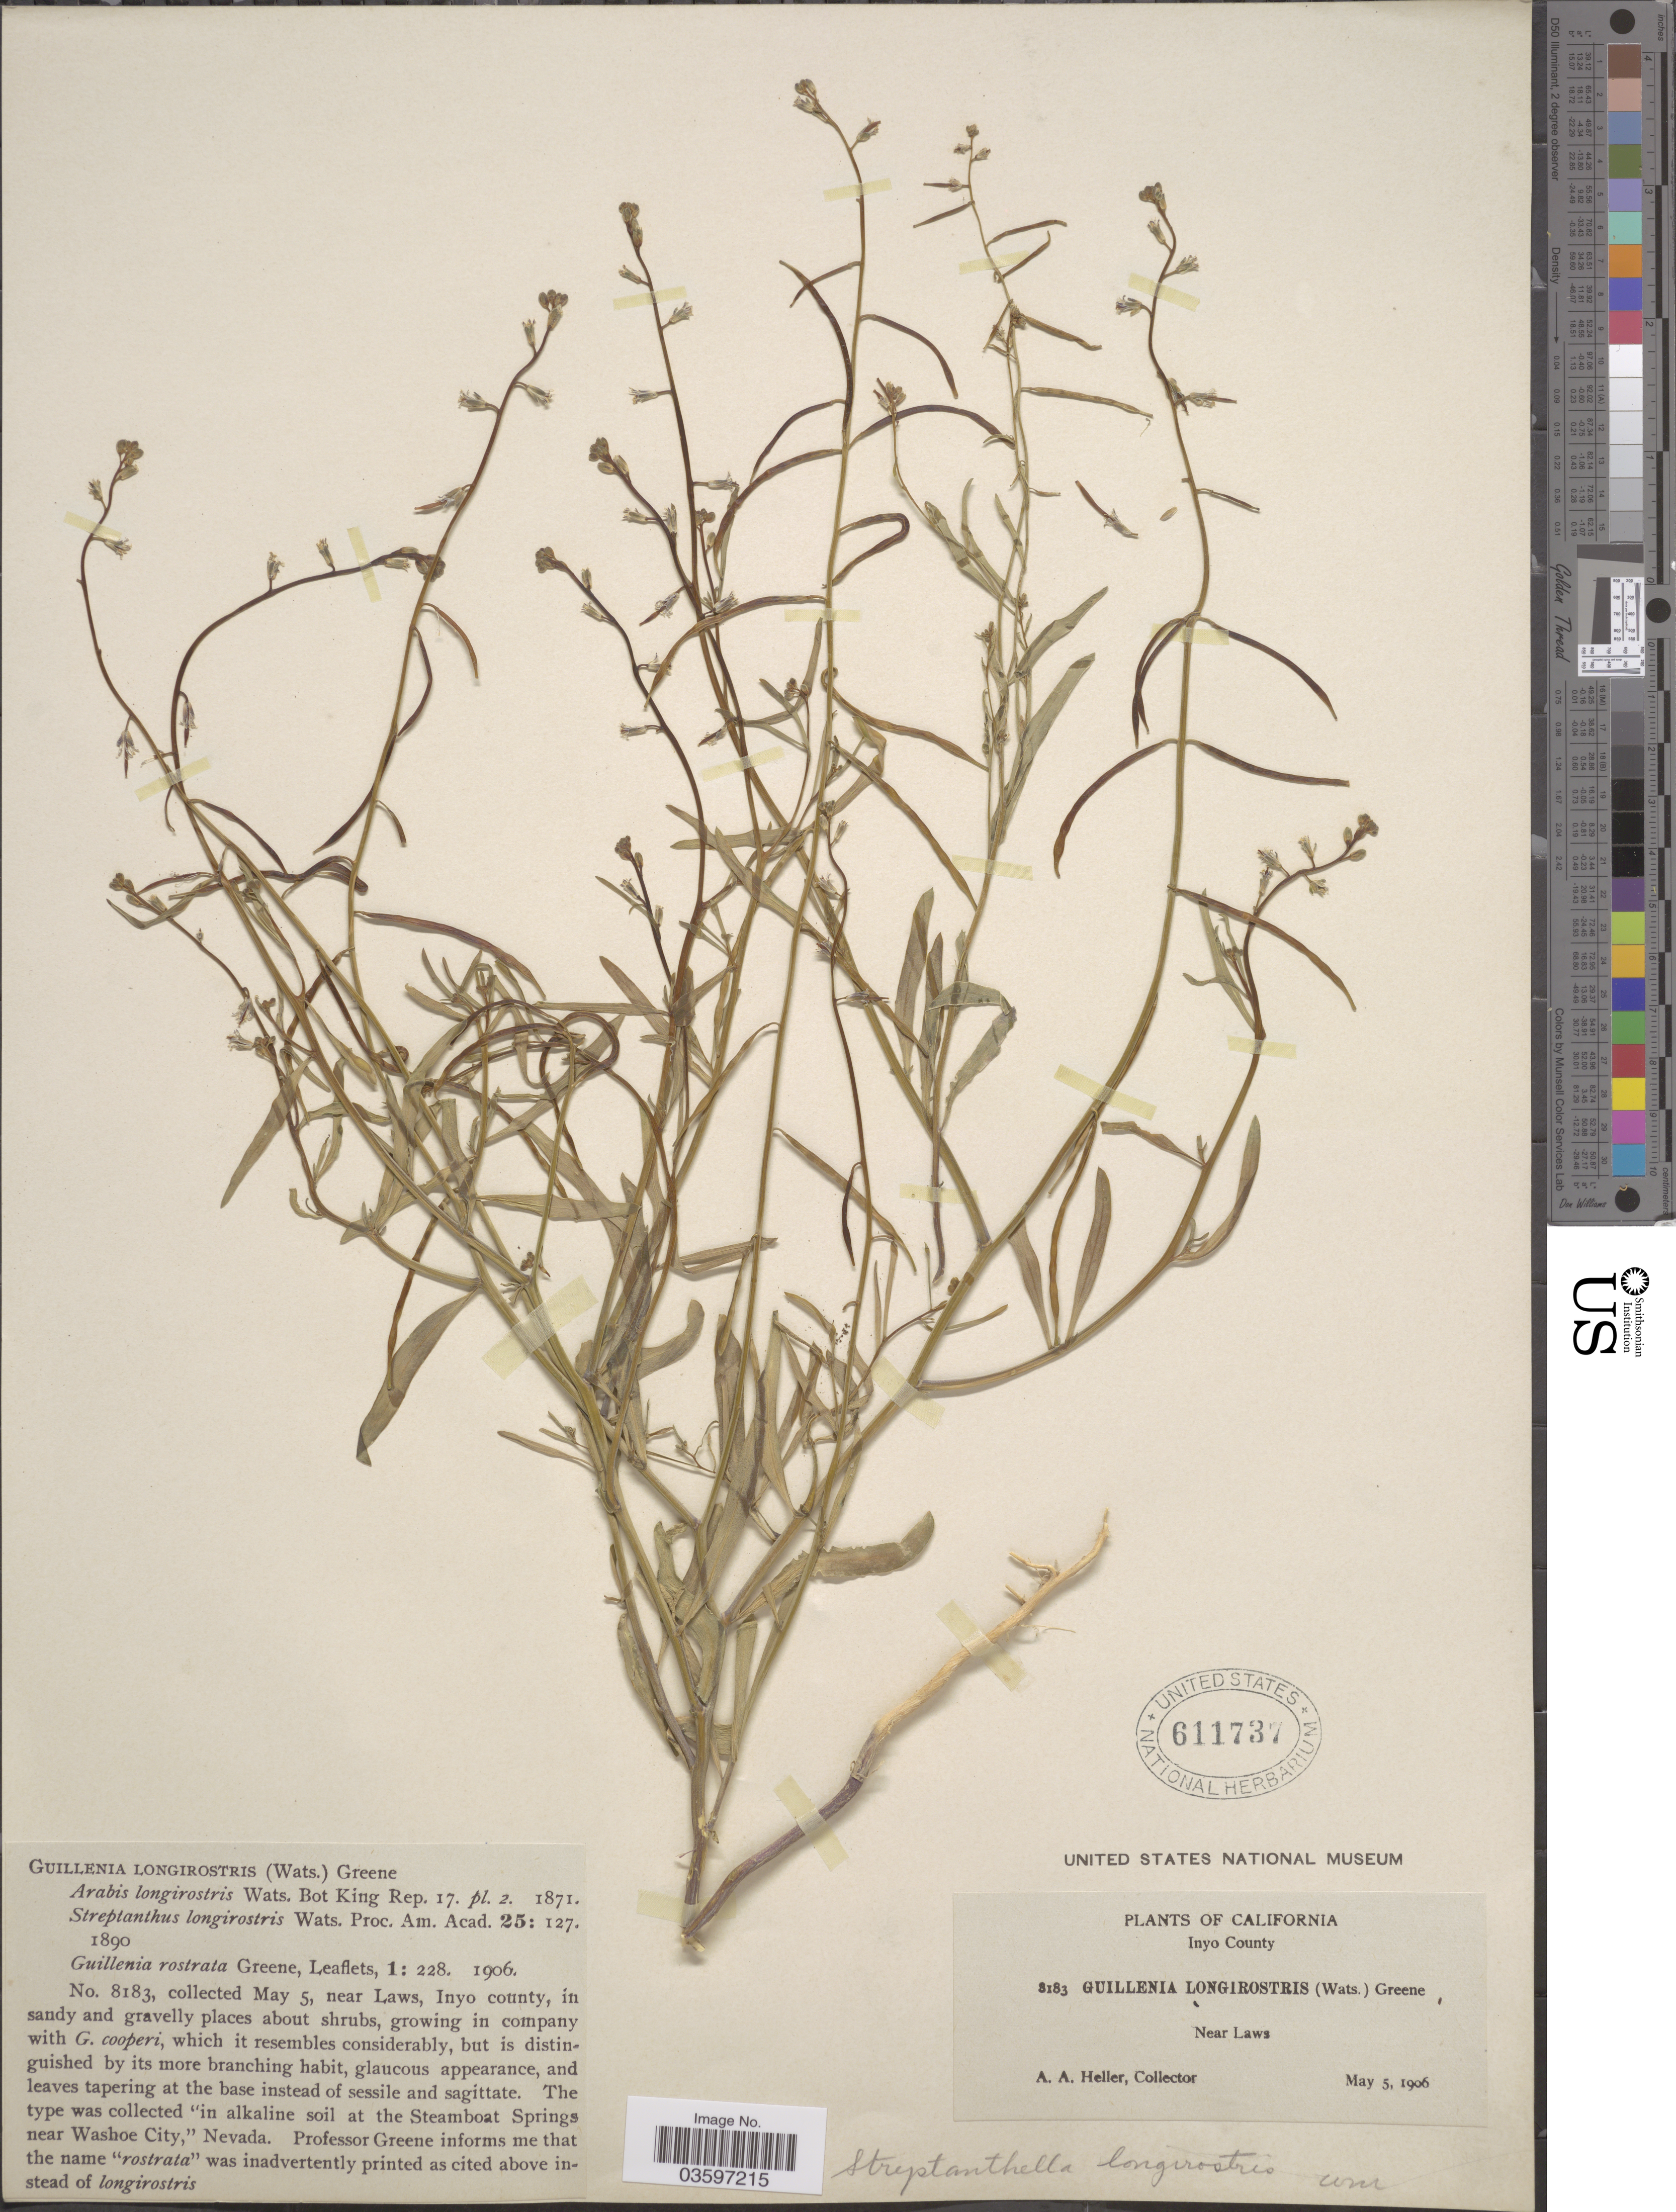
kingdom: Plantae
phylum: Tracheophyta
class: Magnoliopsida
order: Brassicales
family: Brassicaceae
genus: Streptanthella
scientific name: Streptanthella longirostris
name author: (S. Watson) Rydb.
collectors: A. A. Heller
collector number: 8183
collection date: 1906-05-05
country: United States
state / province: California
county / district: Inyo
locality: Near Laws, Inyo county.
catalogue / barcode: US 611737